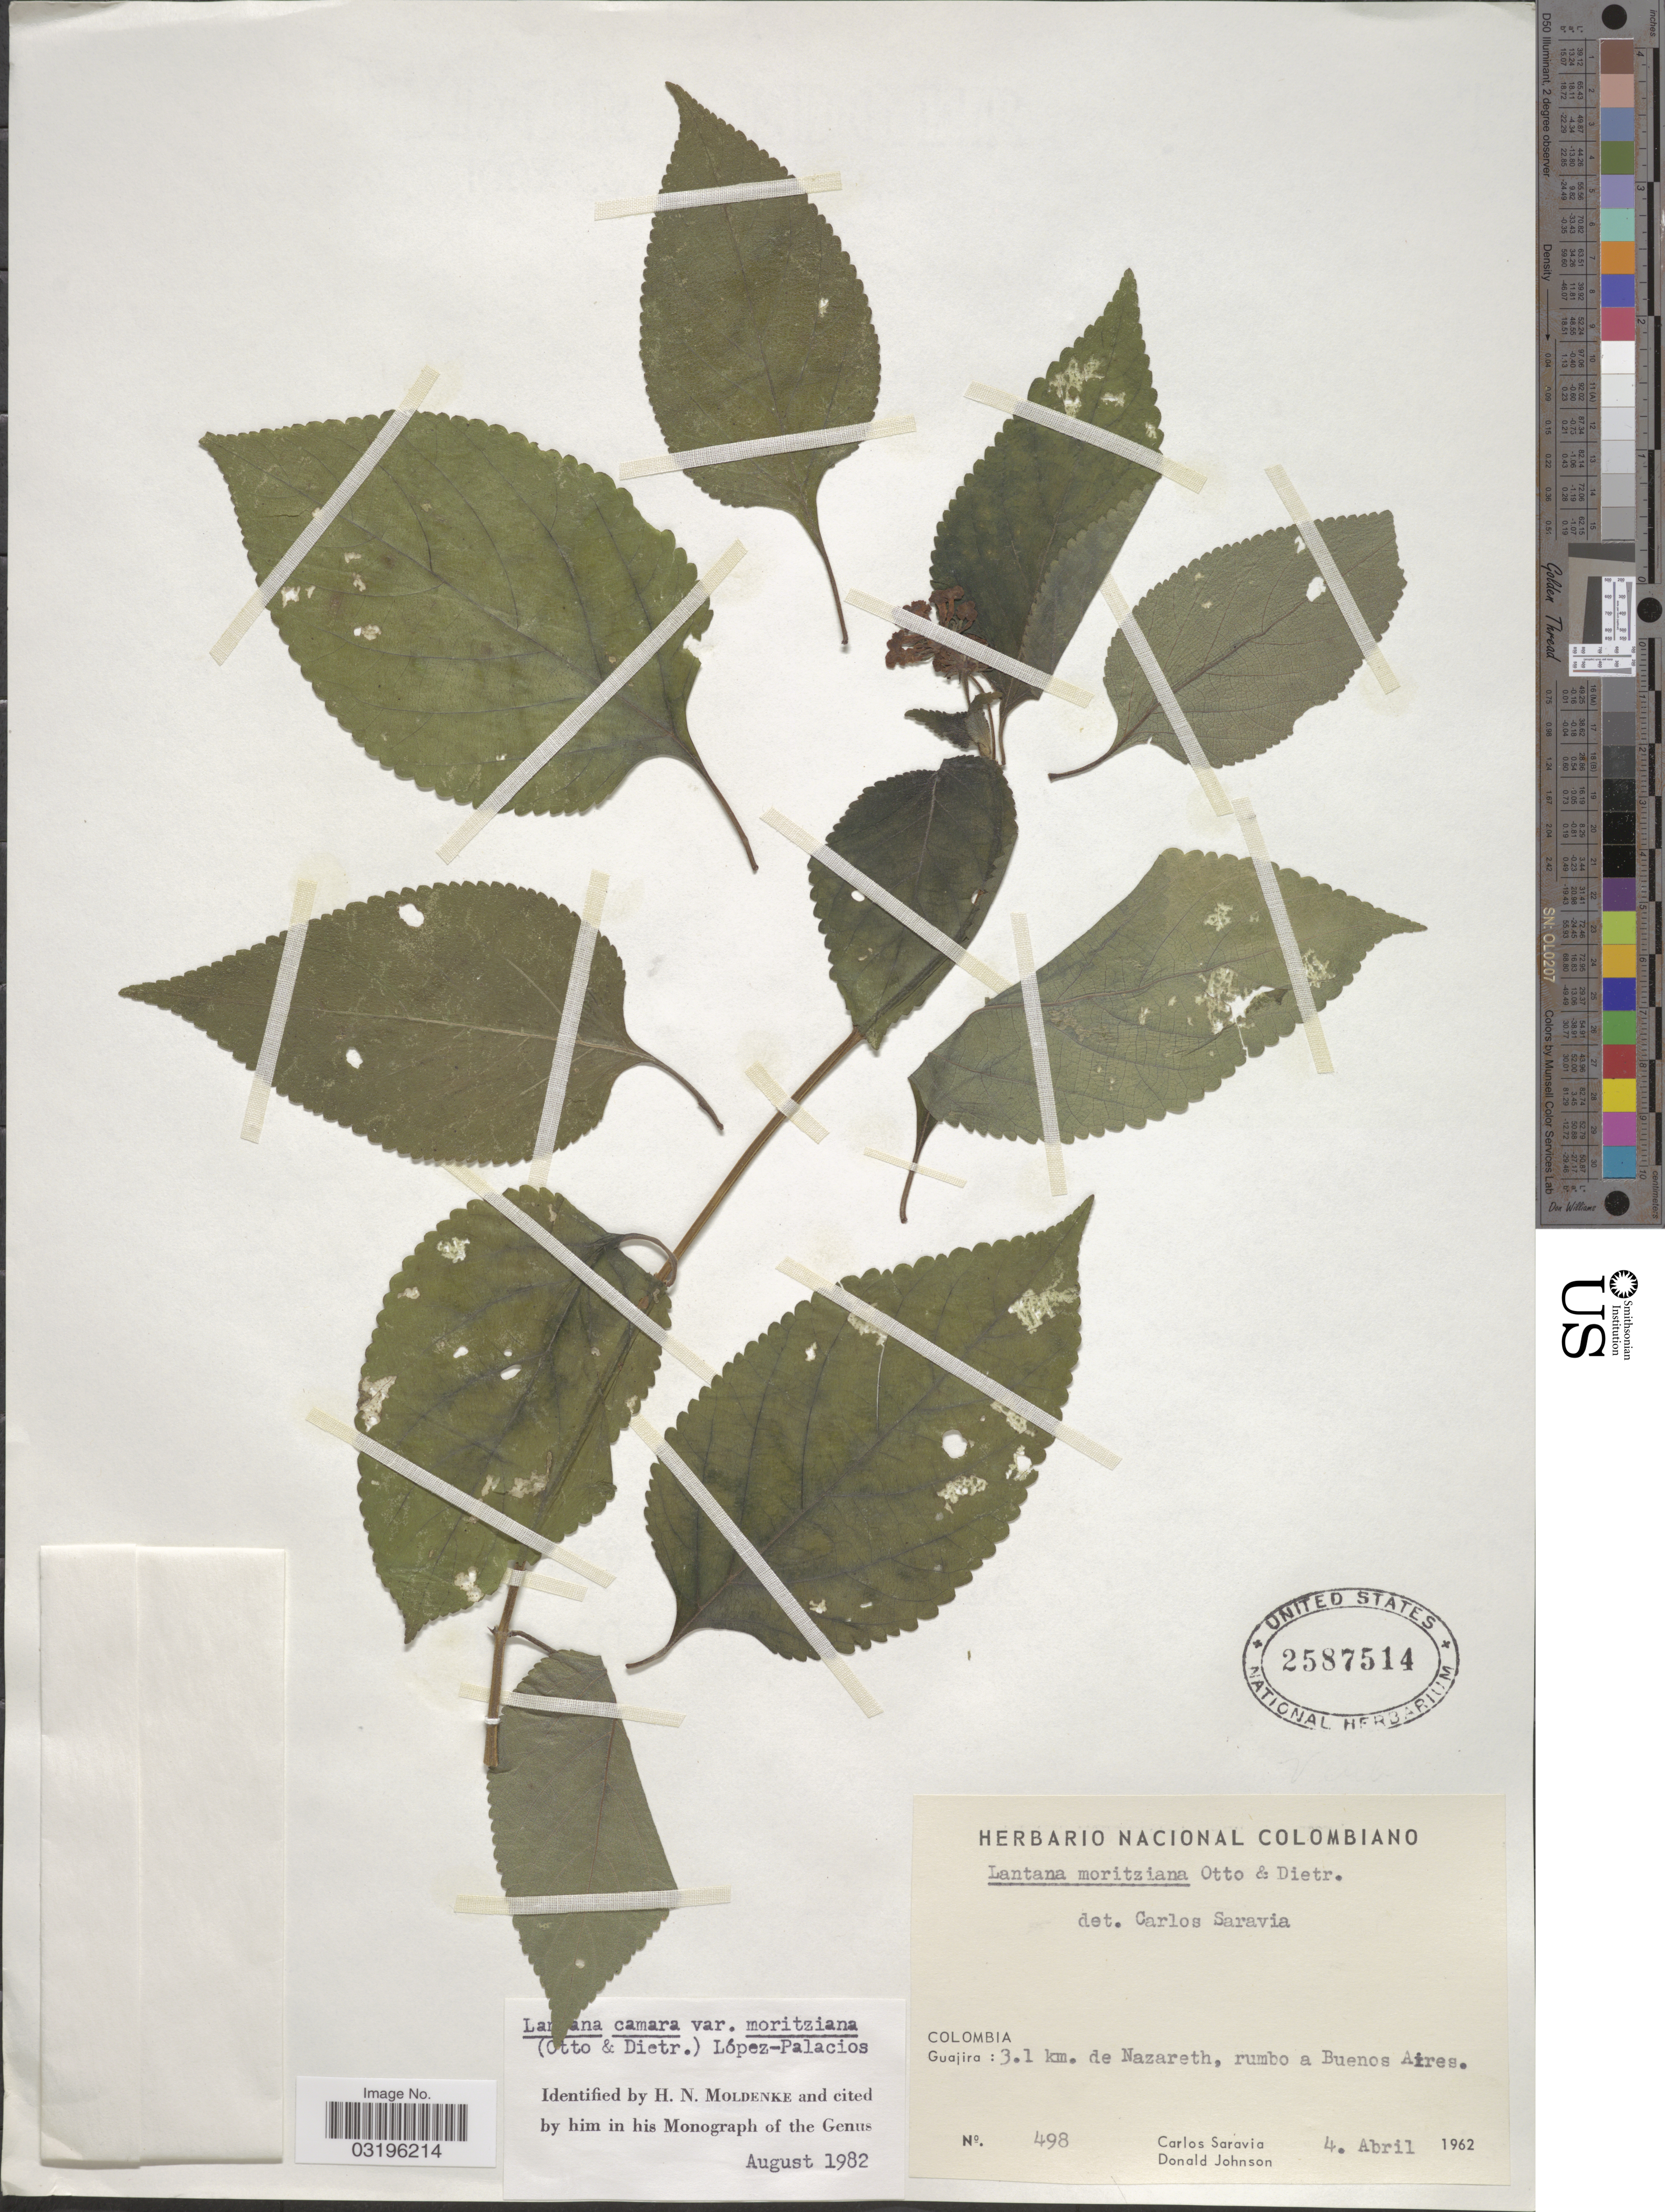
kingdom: Plantae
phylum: Tracheophyta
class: Magnoliopsida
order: Lamiales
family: Verbenaceae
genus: Lantana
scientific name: Lantana camara var. moritziana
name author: (Otto & A. Dietr.) López-Pal.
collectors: C. Saravia & D. Johnson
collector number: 498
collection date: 1962-04-04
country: Colombia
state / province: La Guajira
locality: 3.1 km. de Nazareth, rumbo a Buenos Aires.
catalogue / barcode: US 2587514